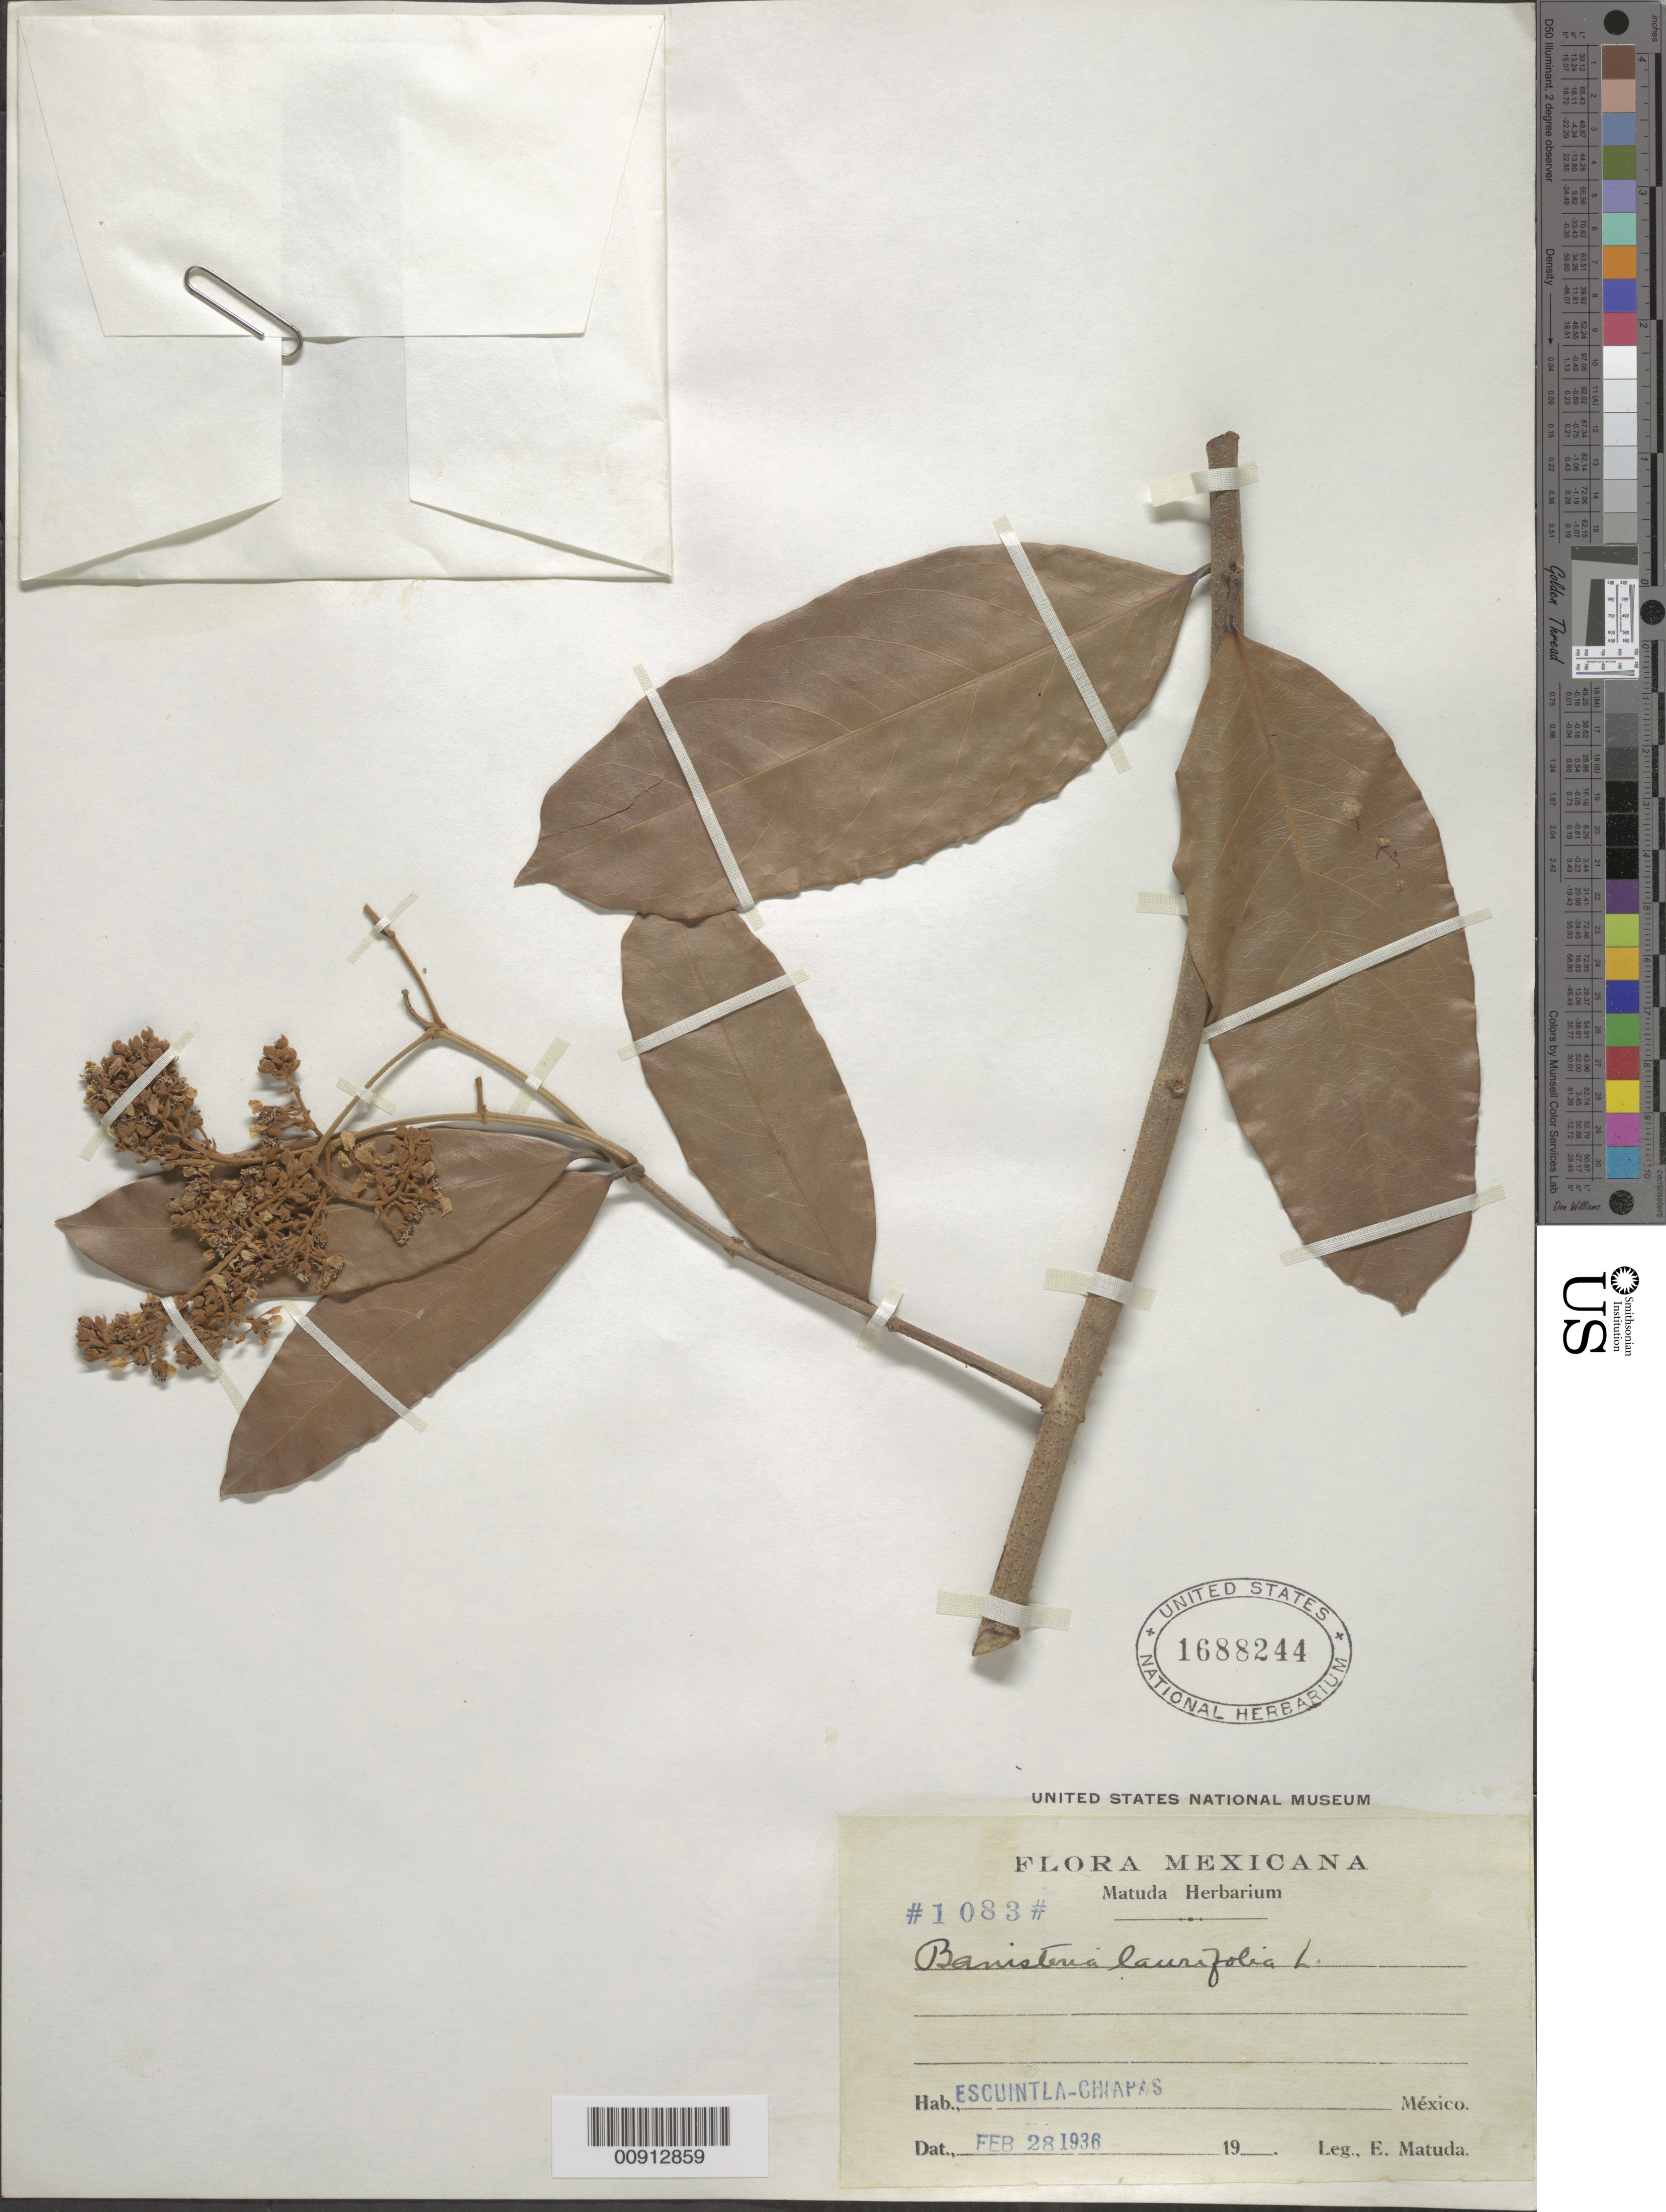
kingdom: Plantae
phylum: Tracheophyta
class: Magnoliopsida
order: Malpighiales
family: Malpighiaceae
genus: Heteropterys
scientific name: Heteropterys laurifolia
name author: (L.) A. Juss.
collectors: E. Matuda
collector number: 1083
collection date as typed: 28 Feb 1936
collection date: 1936-02-28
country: Mexico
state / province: Chiapas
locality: Escuintla, Chiapas.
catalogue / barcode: US 1688244